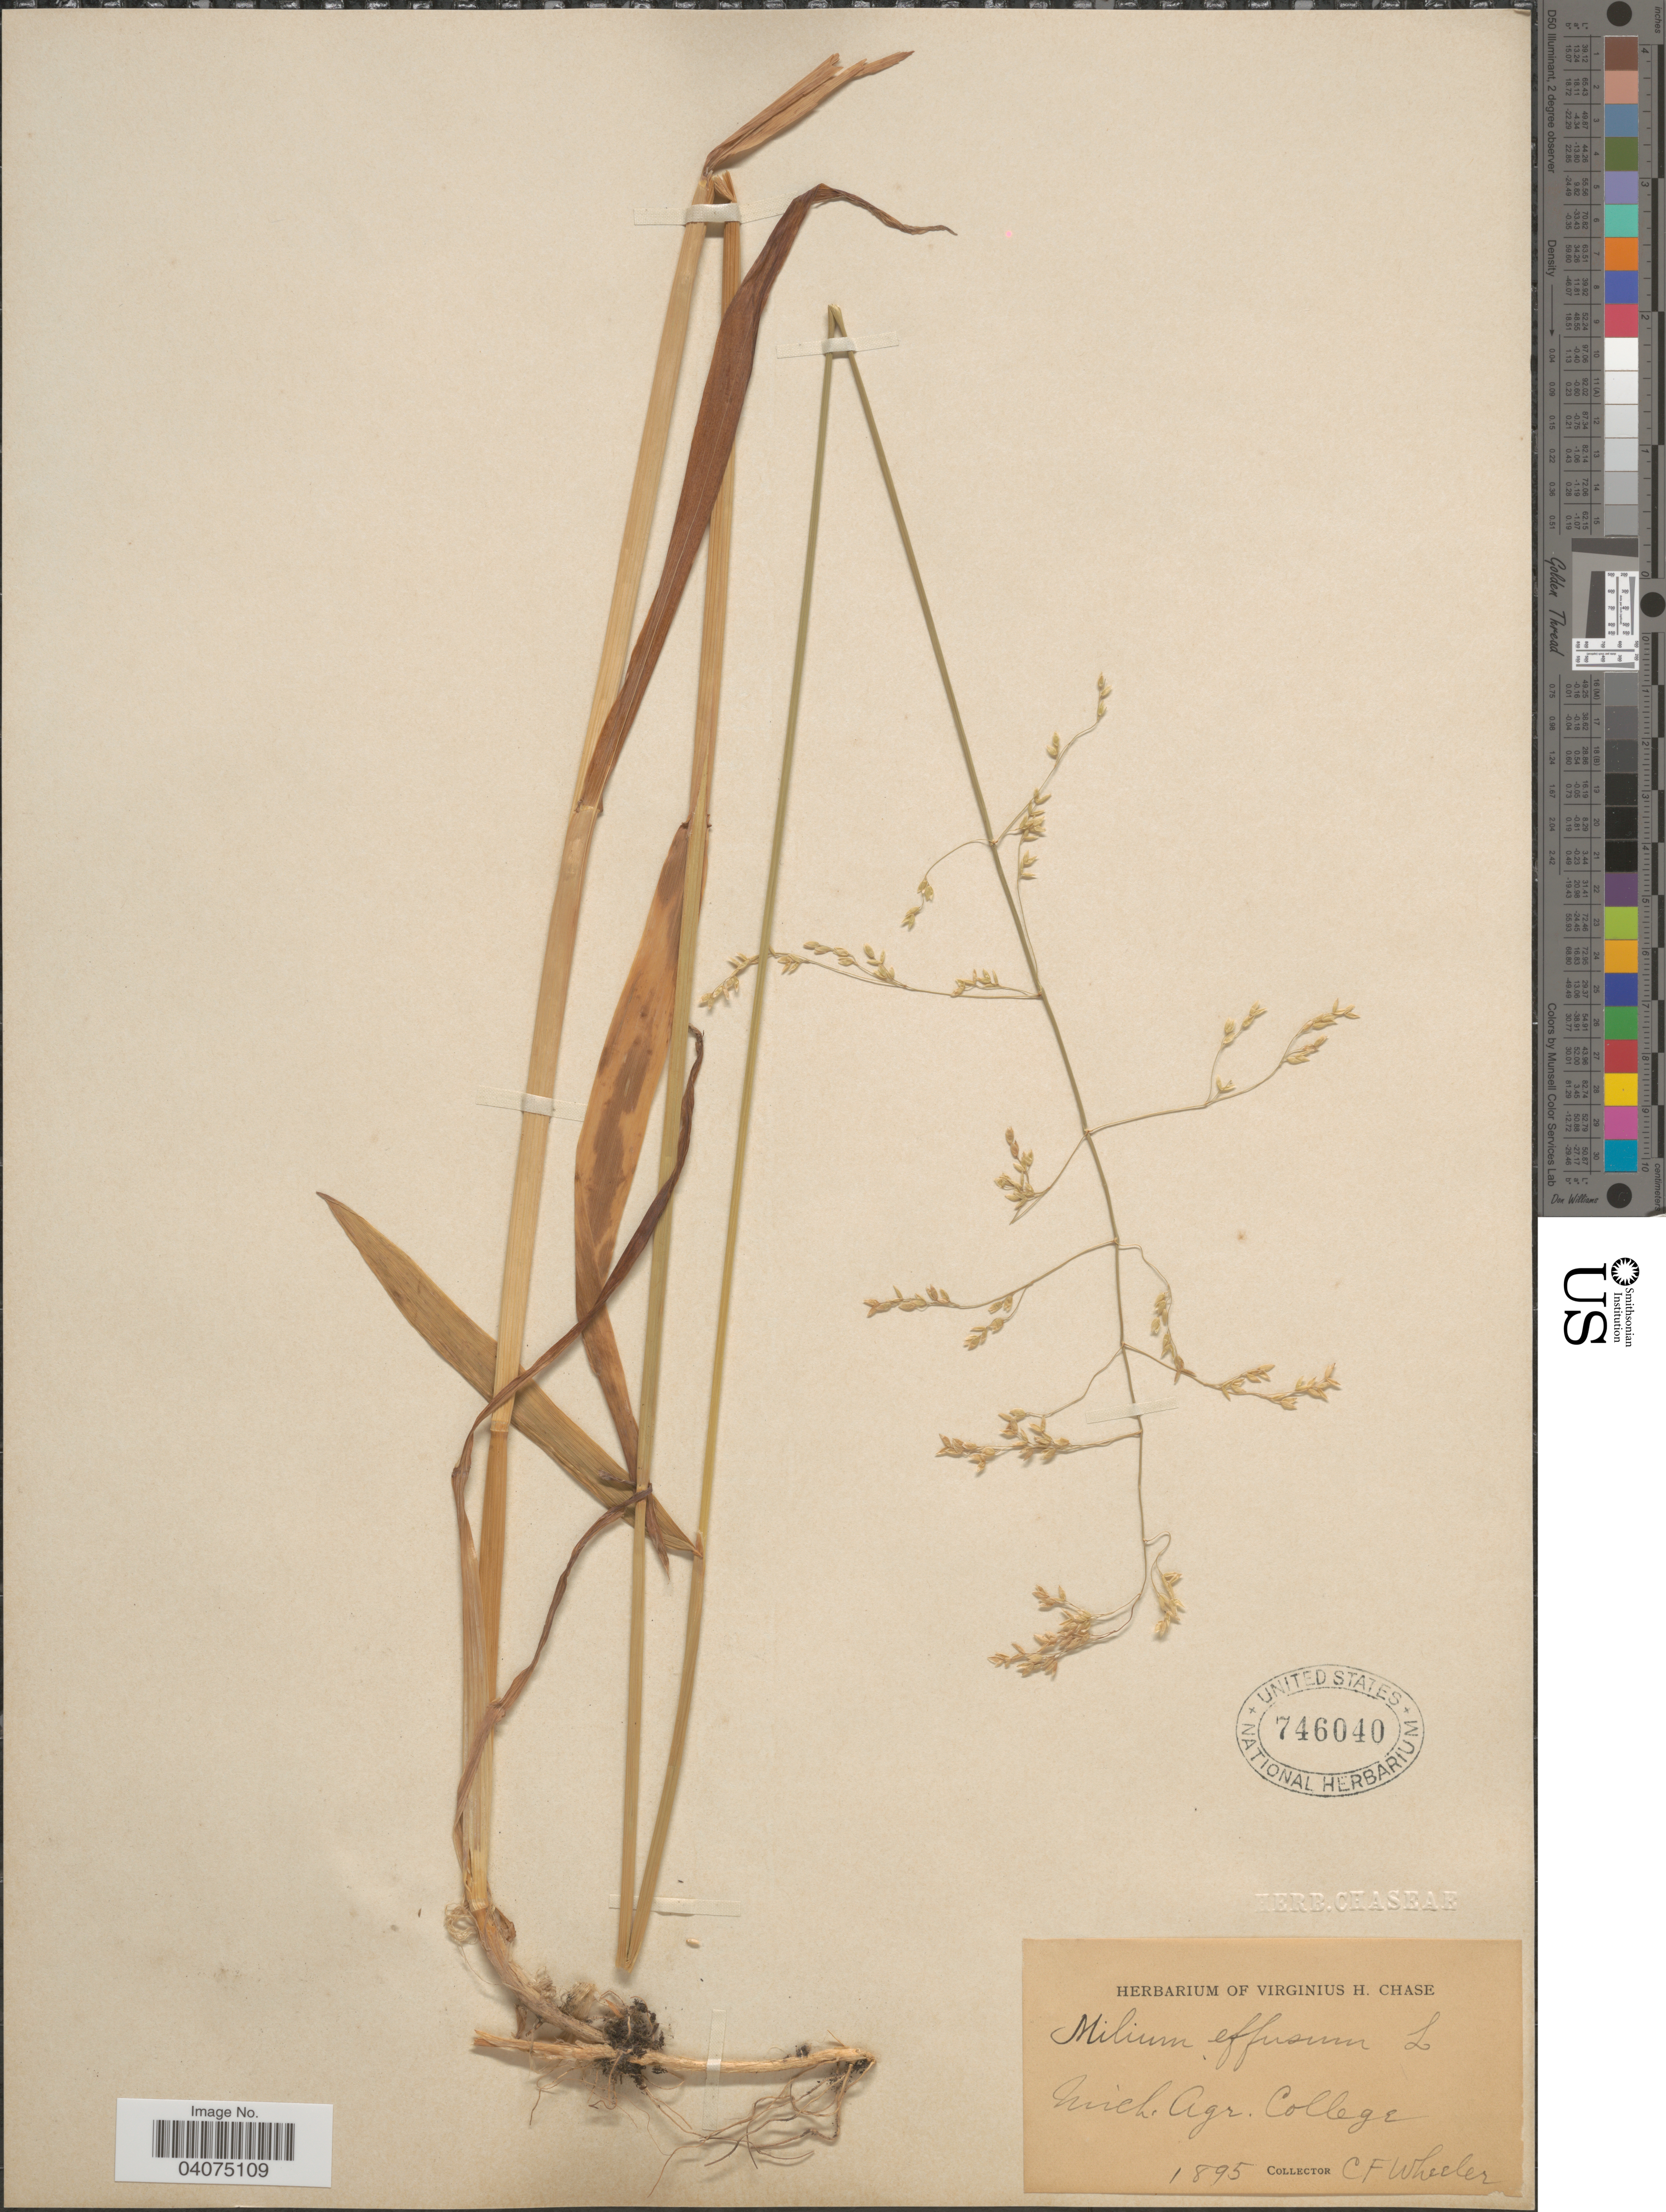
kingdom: Plantae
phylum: Tracheophyta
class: Liliopsida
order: Poales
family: Poaceae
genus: Milium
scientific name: Milium effusum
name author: L.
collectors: C. Wheeler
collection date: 1895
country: United States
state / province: Michigan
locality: Agr. College.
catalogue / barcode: US 746040